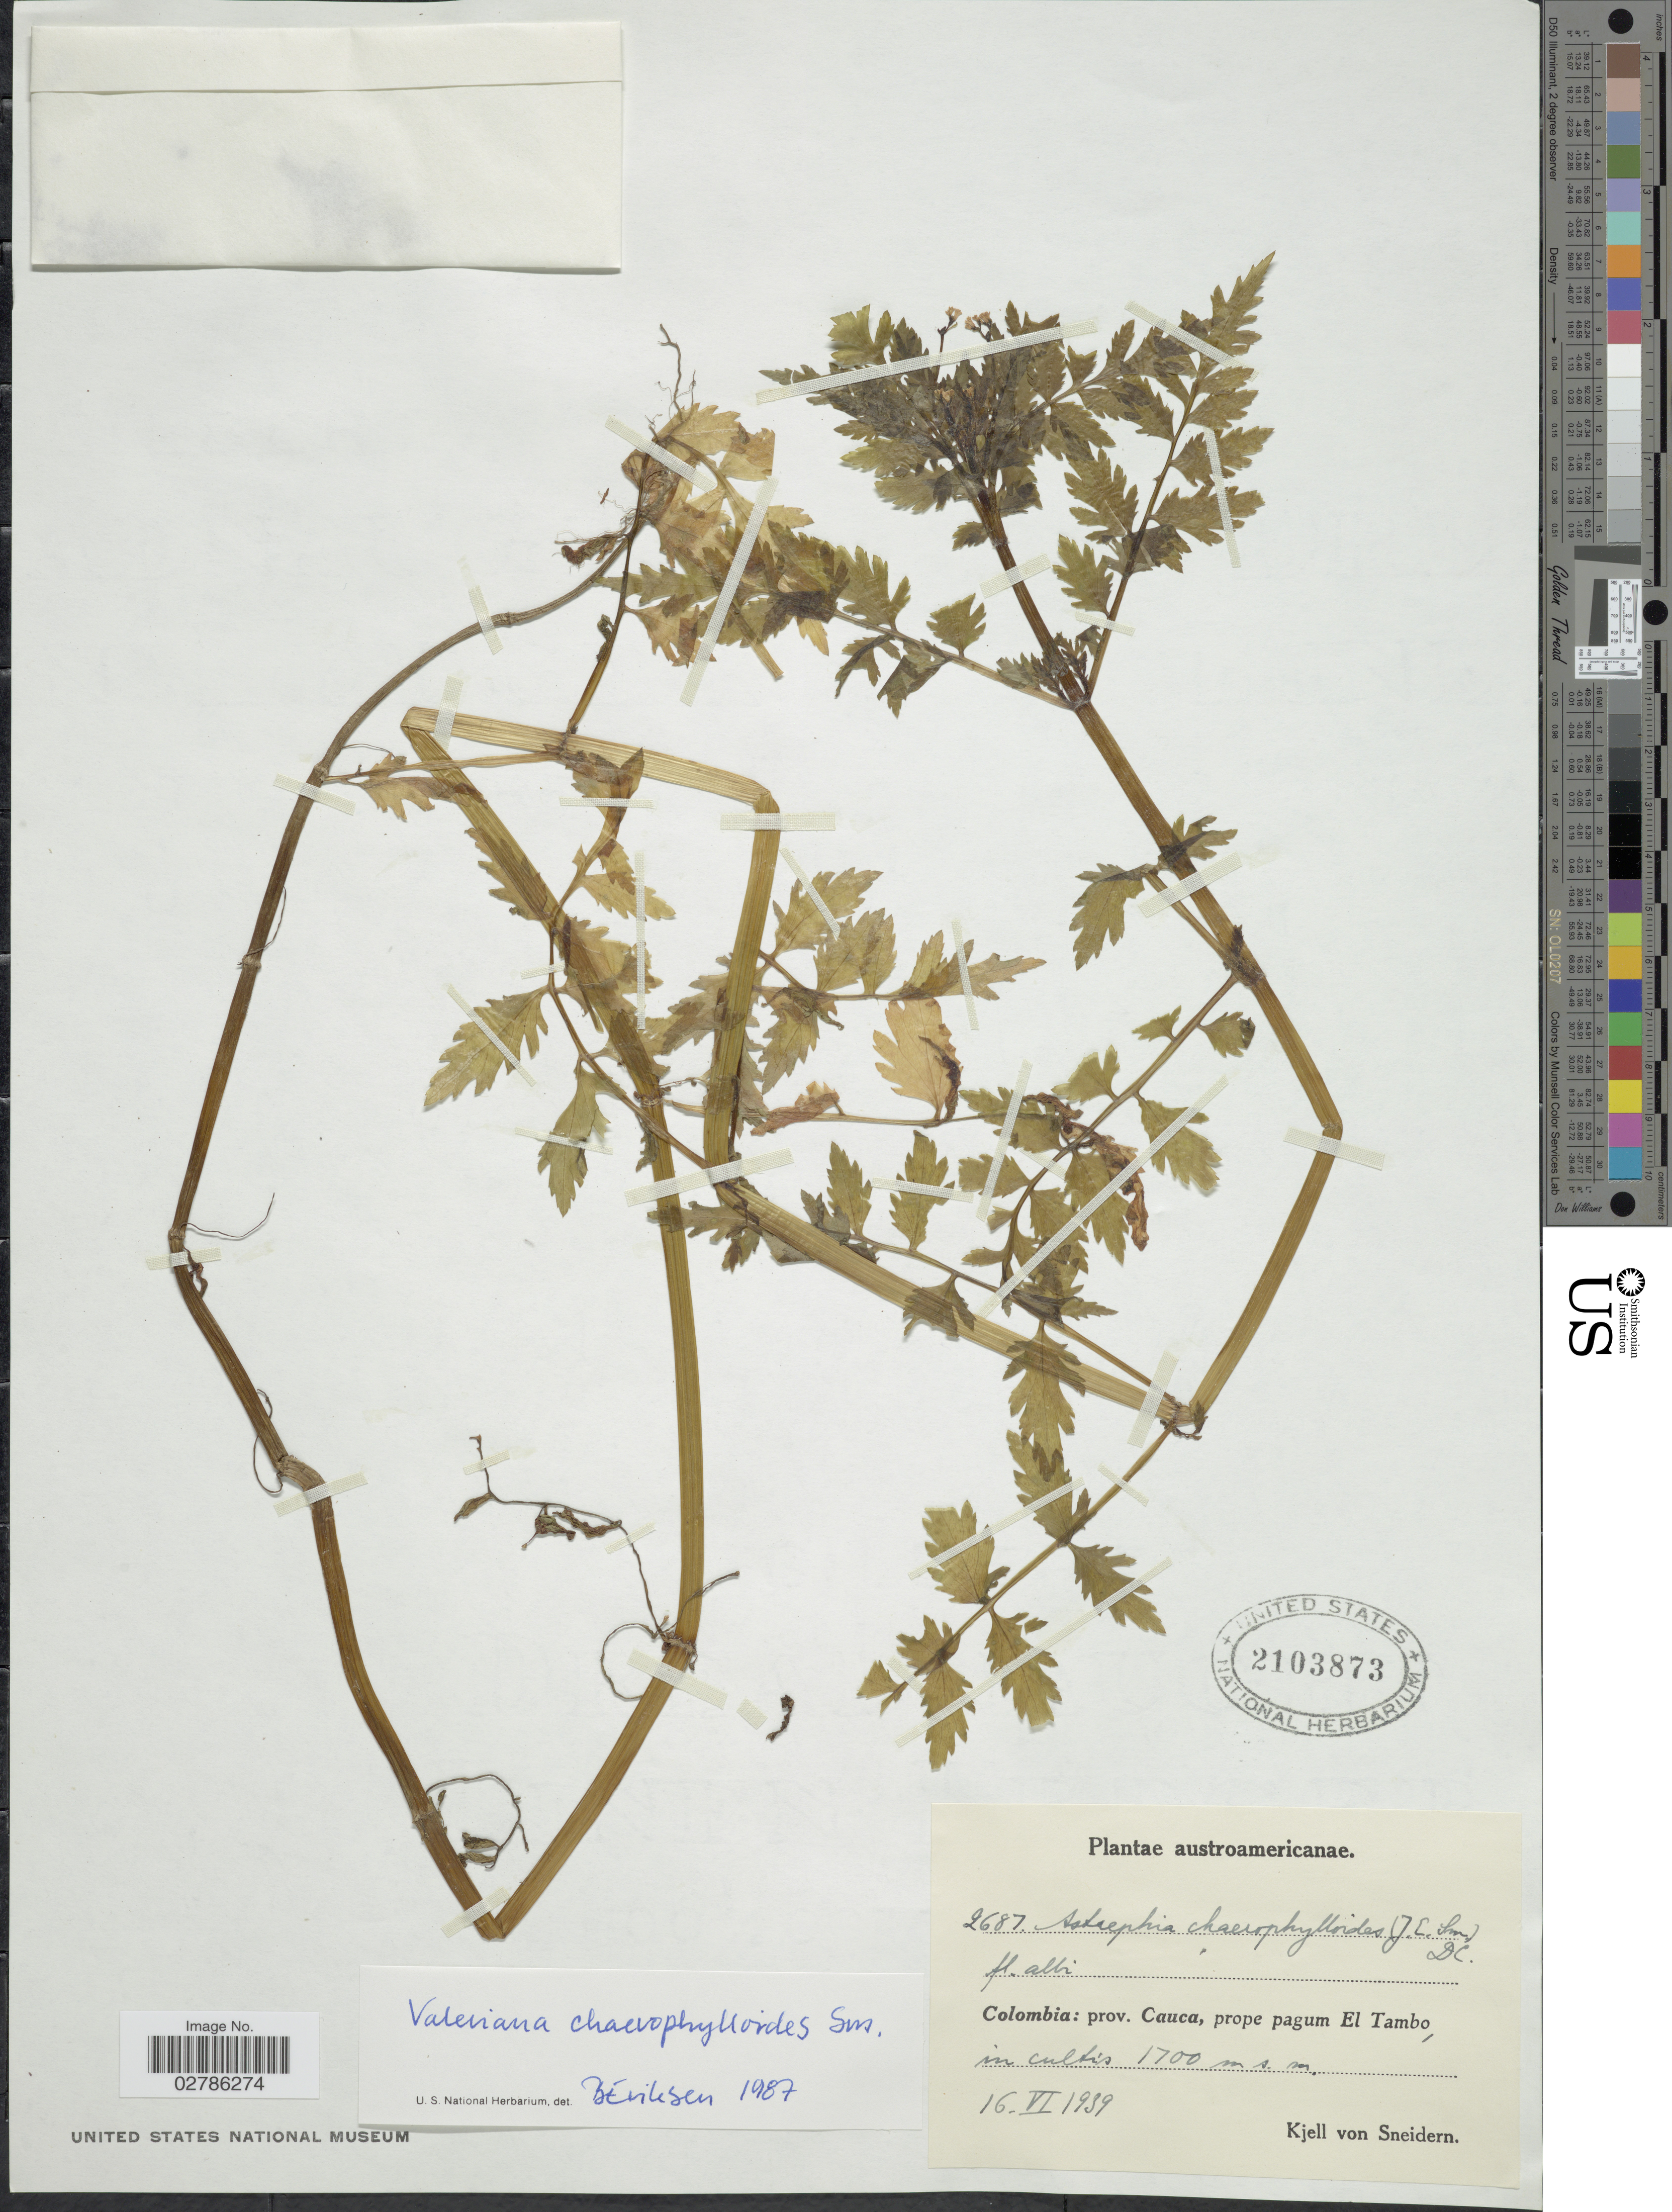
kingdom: Plantae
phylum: Tracheophyta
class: Magnoliopsida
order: Dipsacales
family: Caprifoliaceae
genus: Astrephia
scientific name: Astrephia chaerophylloides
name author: (Sm.) DC.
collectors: K. von Sneidern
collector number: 2687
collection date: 1939-06-16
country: Colombia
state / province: Cauca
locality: Prope pagum El Tambo, in cultis.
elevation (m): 1700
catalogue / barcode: US 2103873